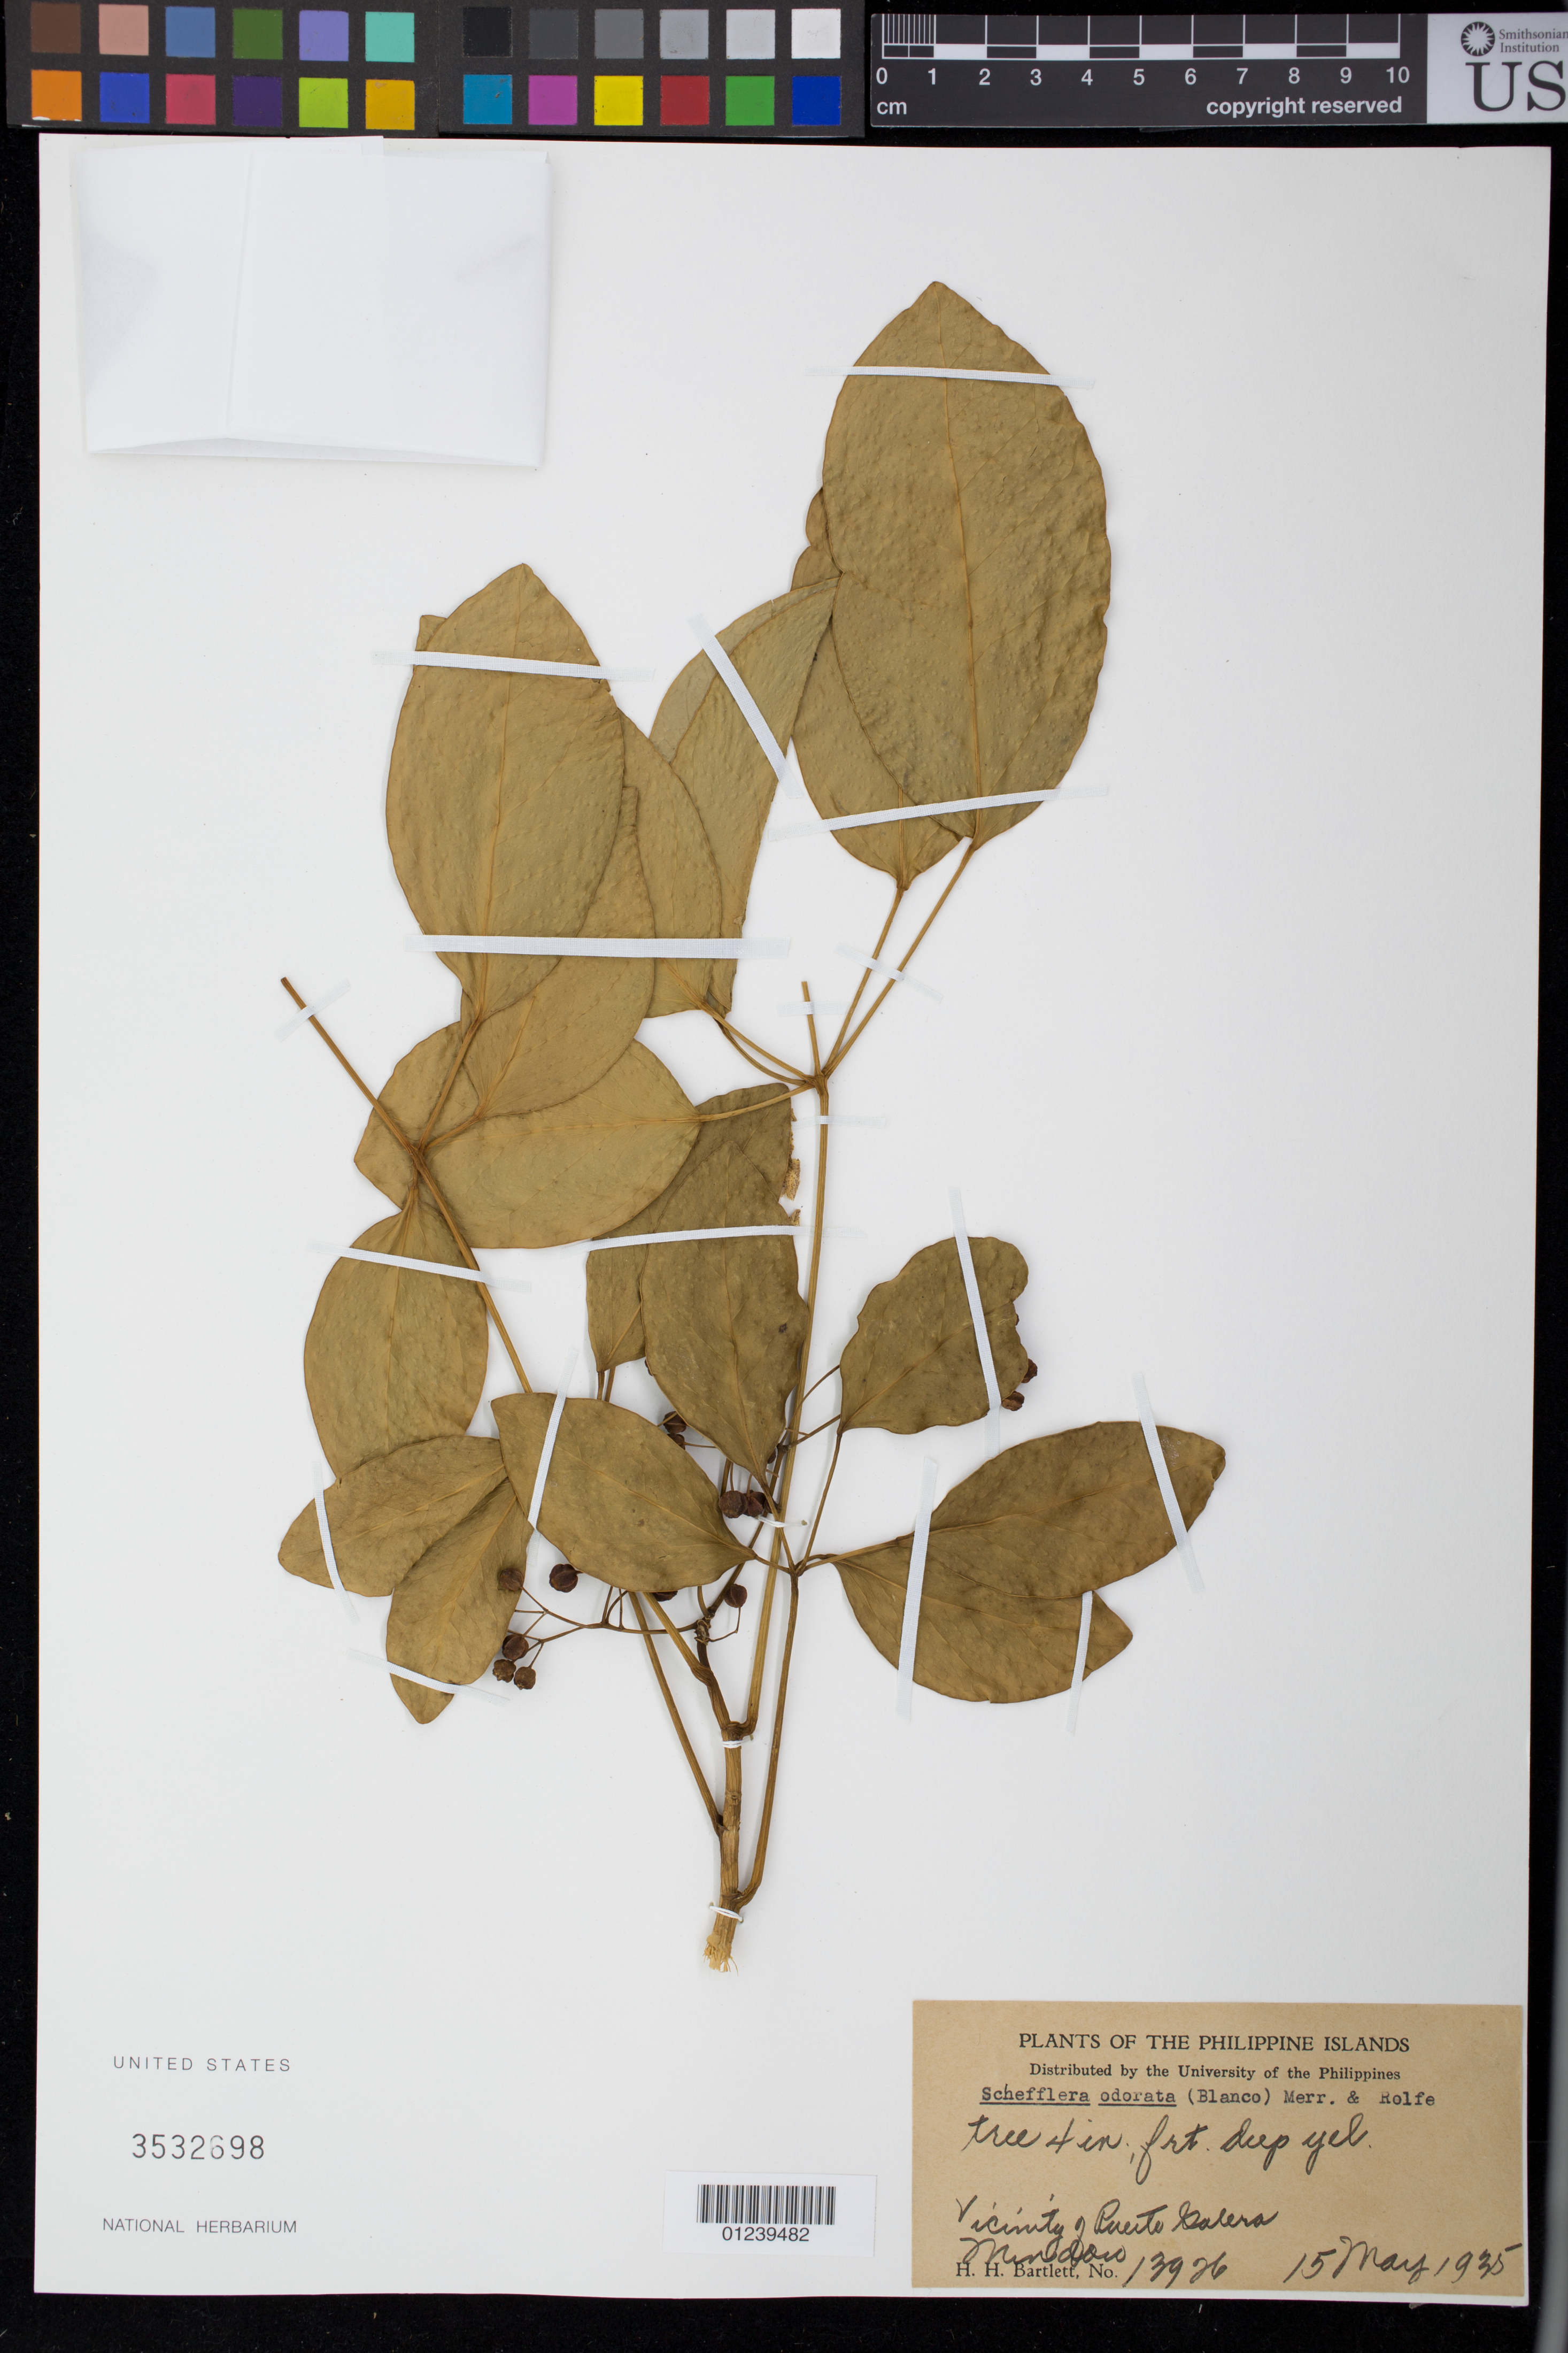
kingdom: Plantae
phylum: Tracheophyta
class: Magnoliopsida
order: Apiales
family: Araliaceae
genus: Schefflera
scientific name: Schefflera odorata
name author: (Blanco) Merr. & Rolfe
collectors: H. H. Bartlett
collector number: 13926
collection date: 1935-05-15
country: Philippines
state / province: Mimaropa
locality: Vicinity of Puerto Galera, Mindoro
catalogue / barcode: US 3532698